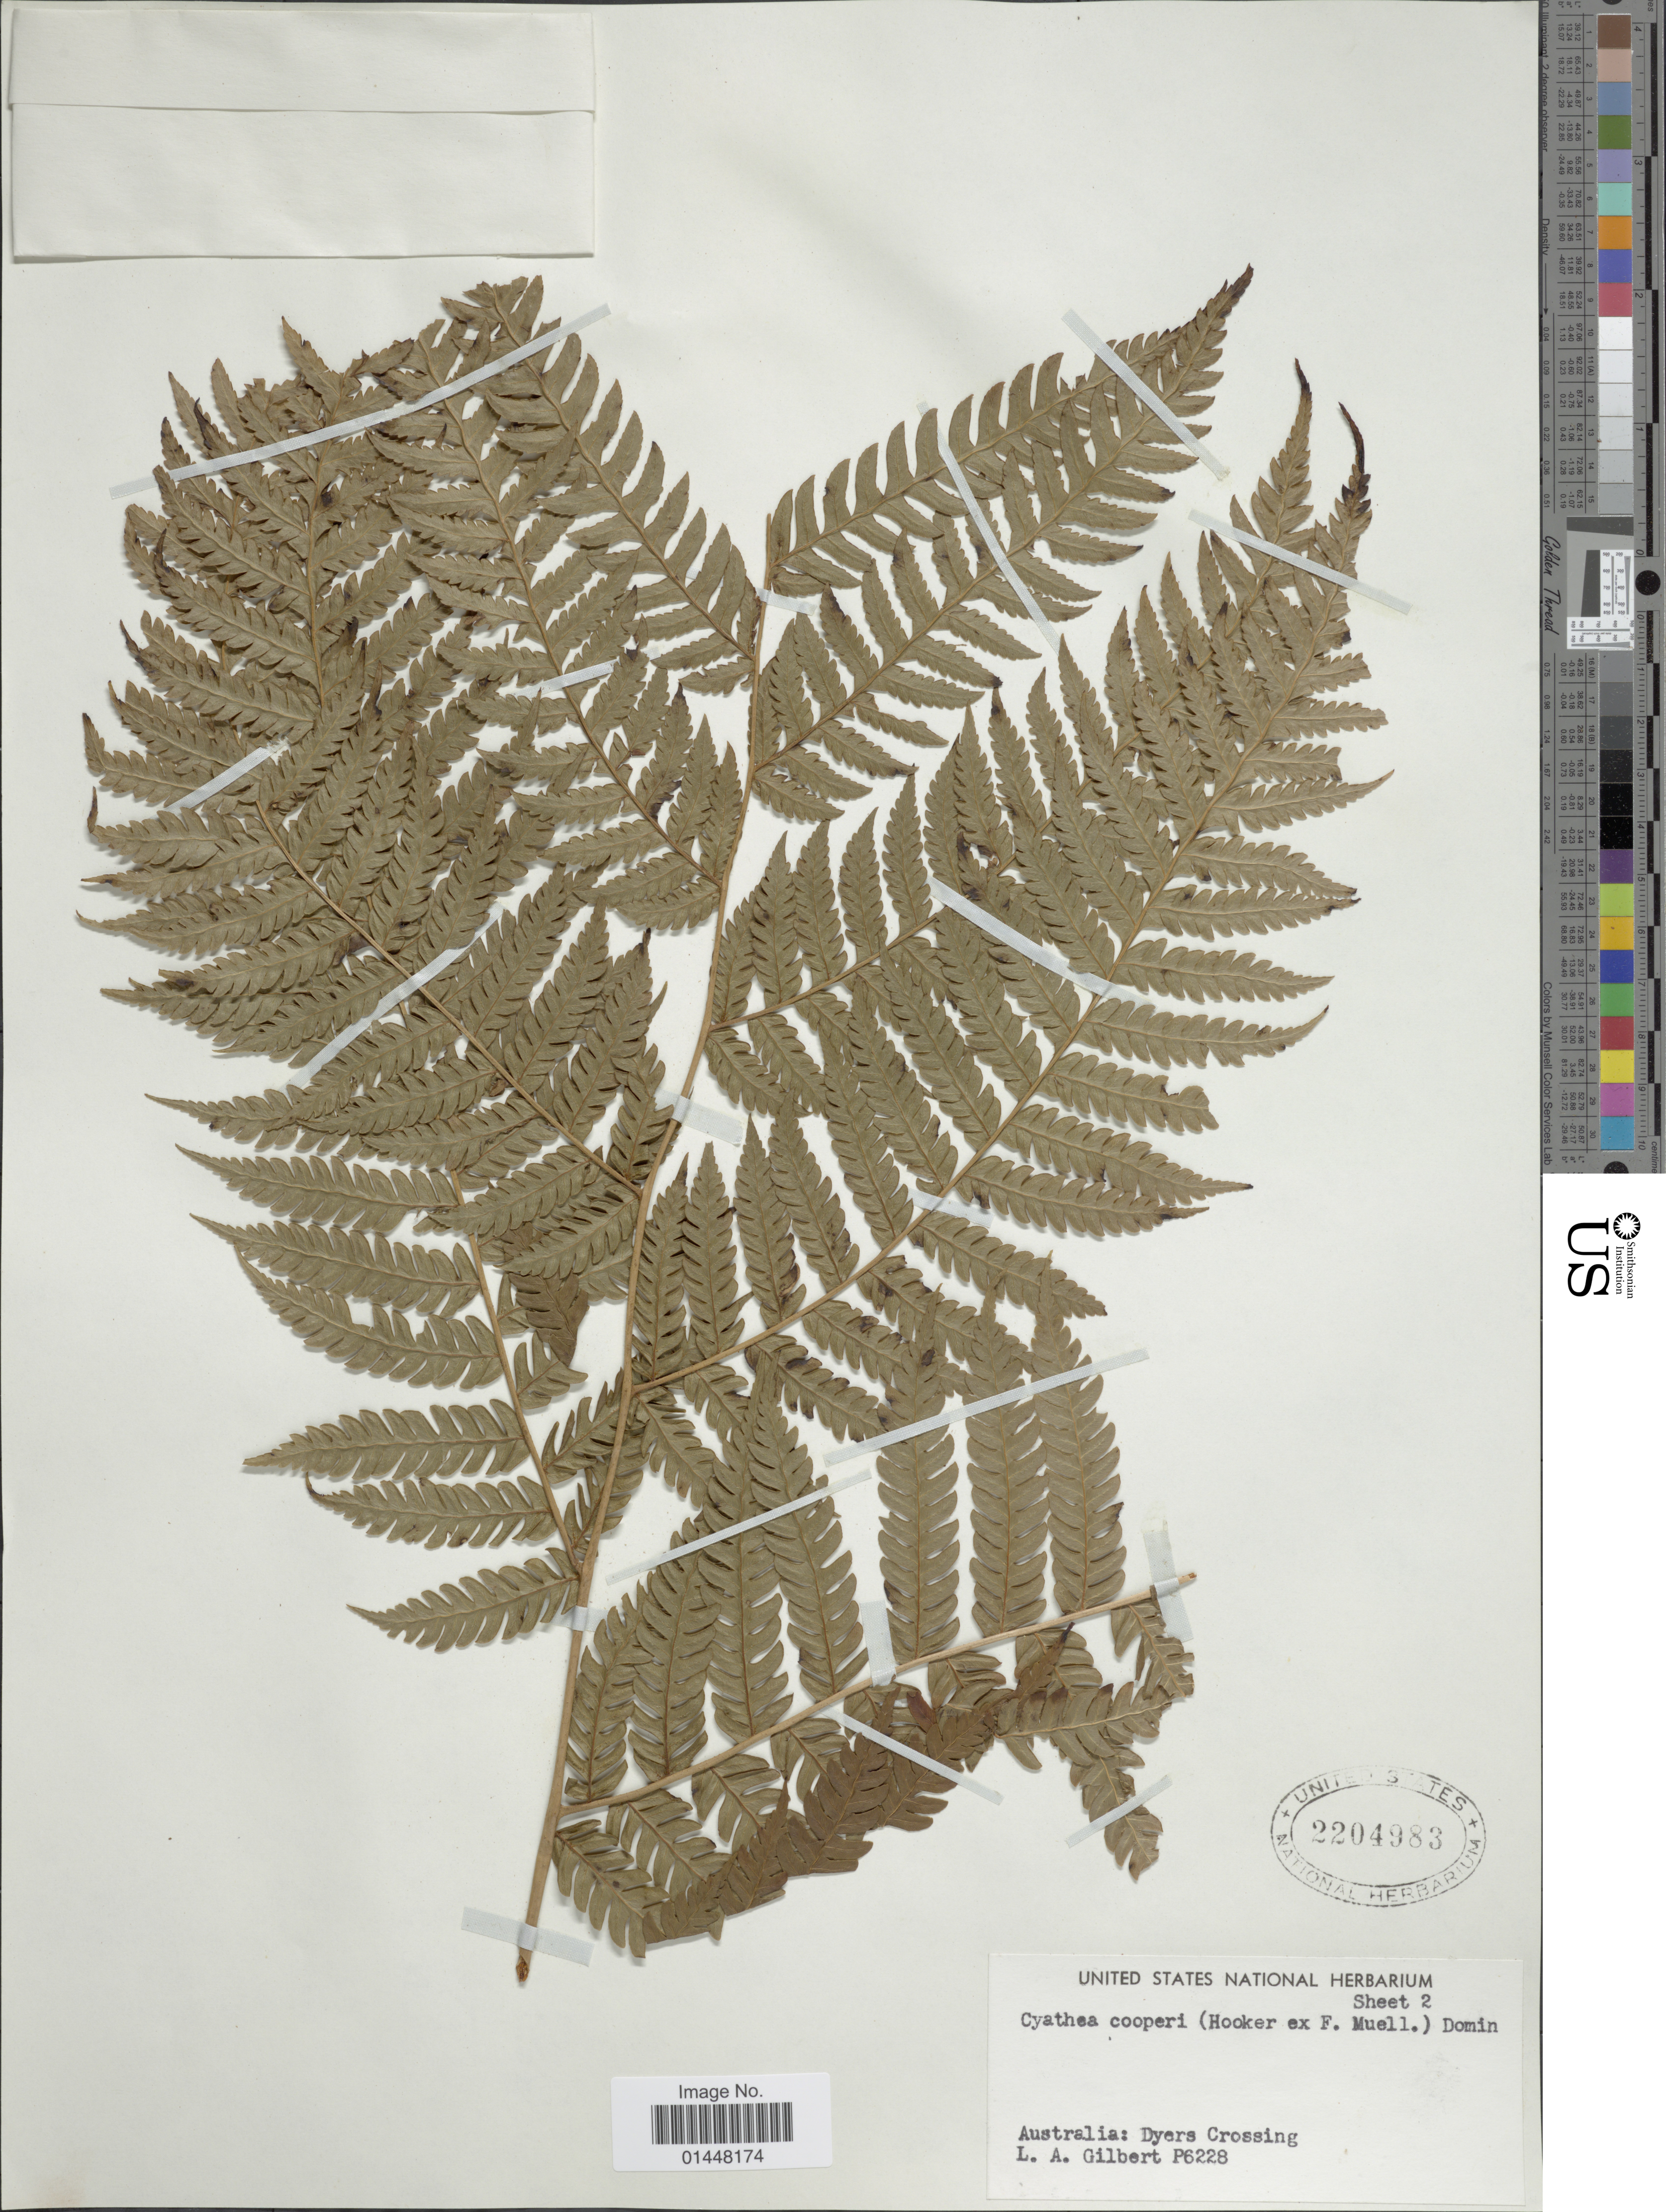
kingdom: Plantae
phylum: Tracheophyta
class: Polypodiopsida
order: Cyatheales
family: Cyatheaceae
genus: Sphaeropteris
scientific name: Sphaeropteris cooperi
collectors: L. Gilbert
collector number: P6228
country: Australia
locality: Dyers Crossing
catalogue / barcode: US 2204983